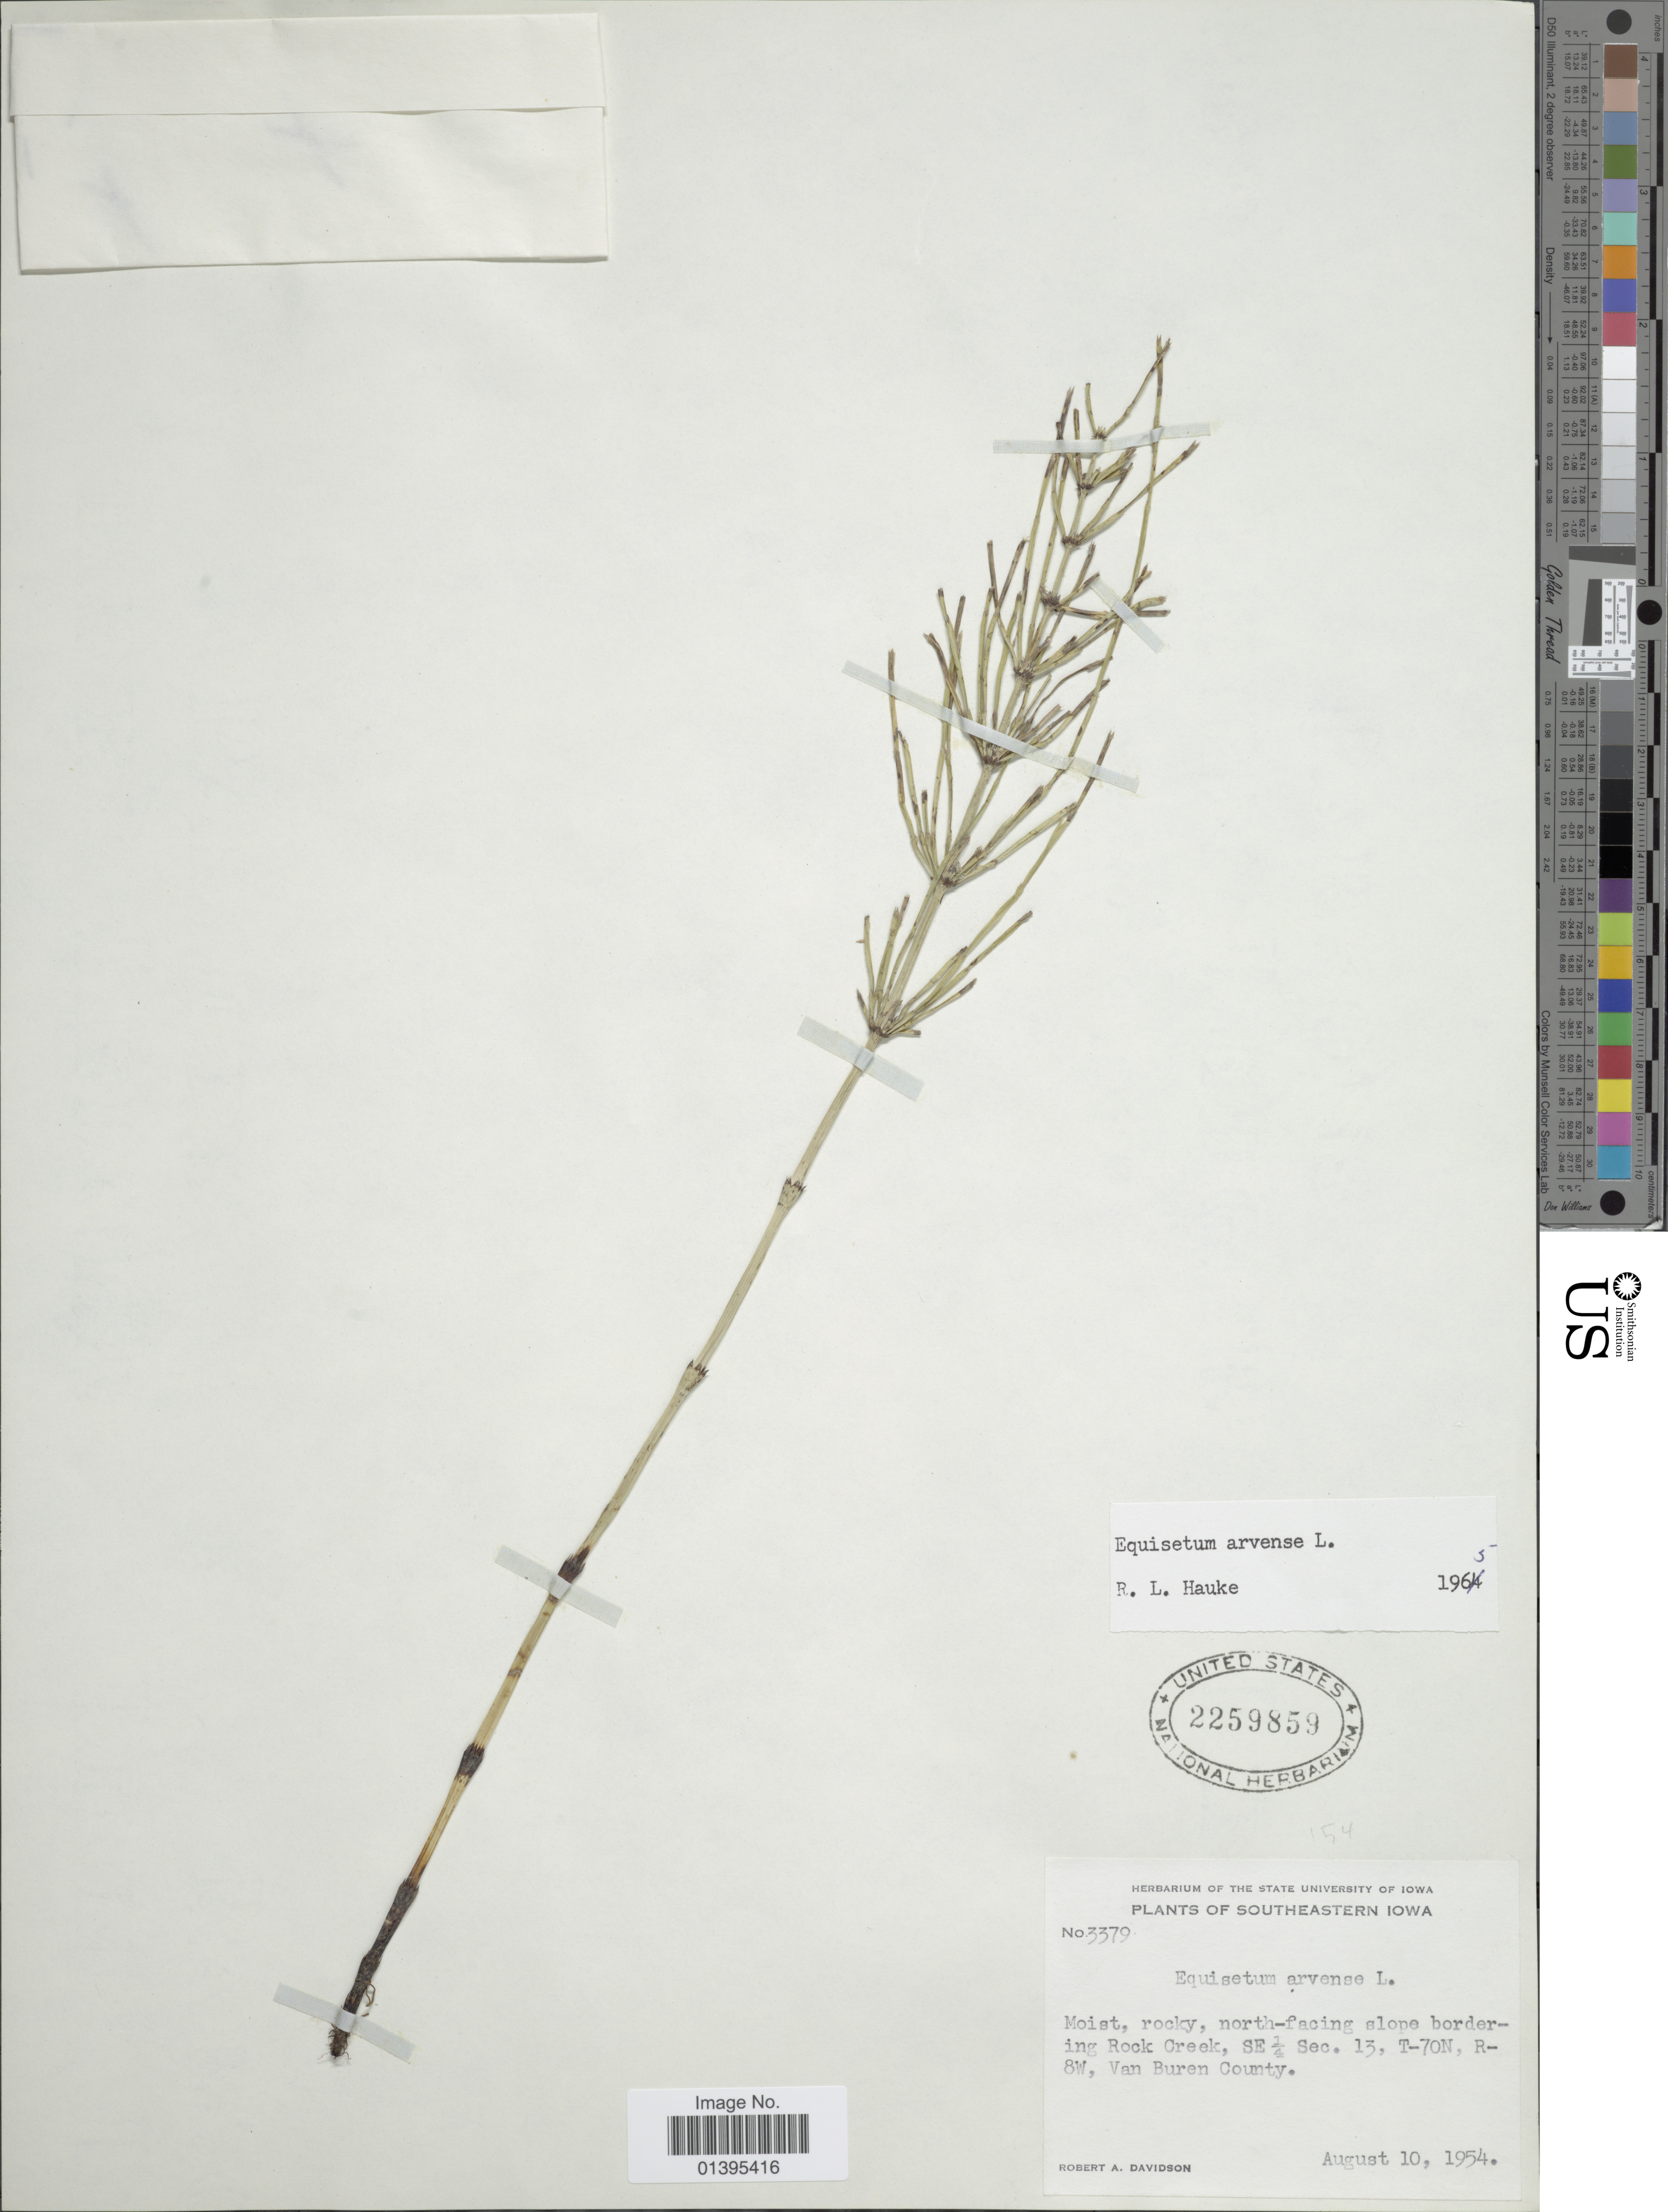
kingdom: Plantae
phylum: Tracheophyta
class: Polypodiopsida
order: Equisetales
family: Equisetaceae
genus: Equisetum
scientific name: Equisetum arvense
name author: L.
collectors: R. A. Davidson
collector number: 3379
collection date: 1954-08-10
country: United States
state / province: Iowa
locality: Southeastern Iowa, north-facing slope bordering Rock Creek, SE¼ Sec. 13, T-70N, R-8W, Van Buren County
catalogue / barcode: US 2259859